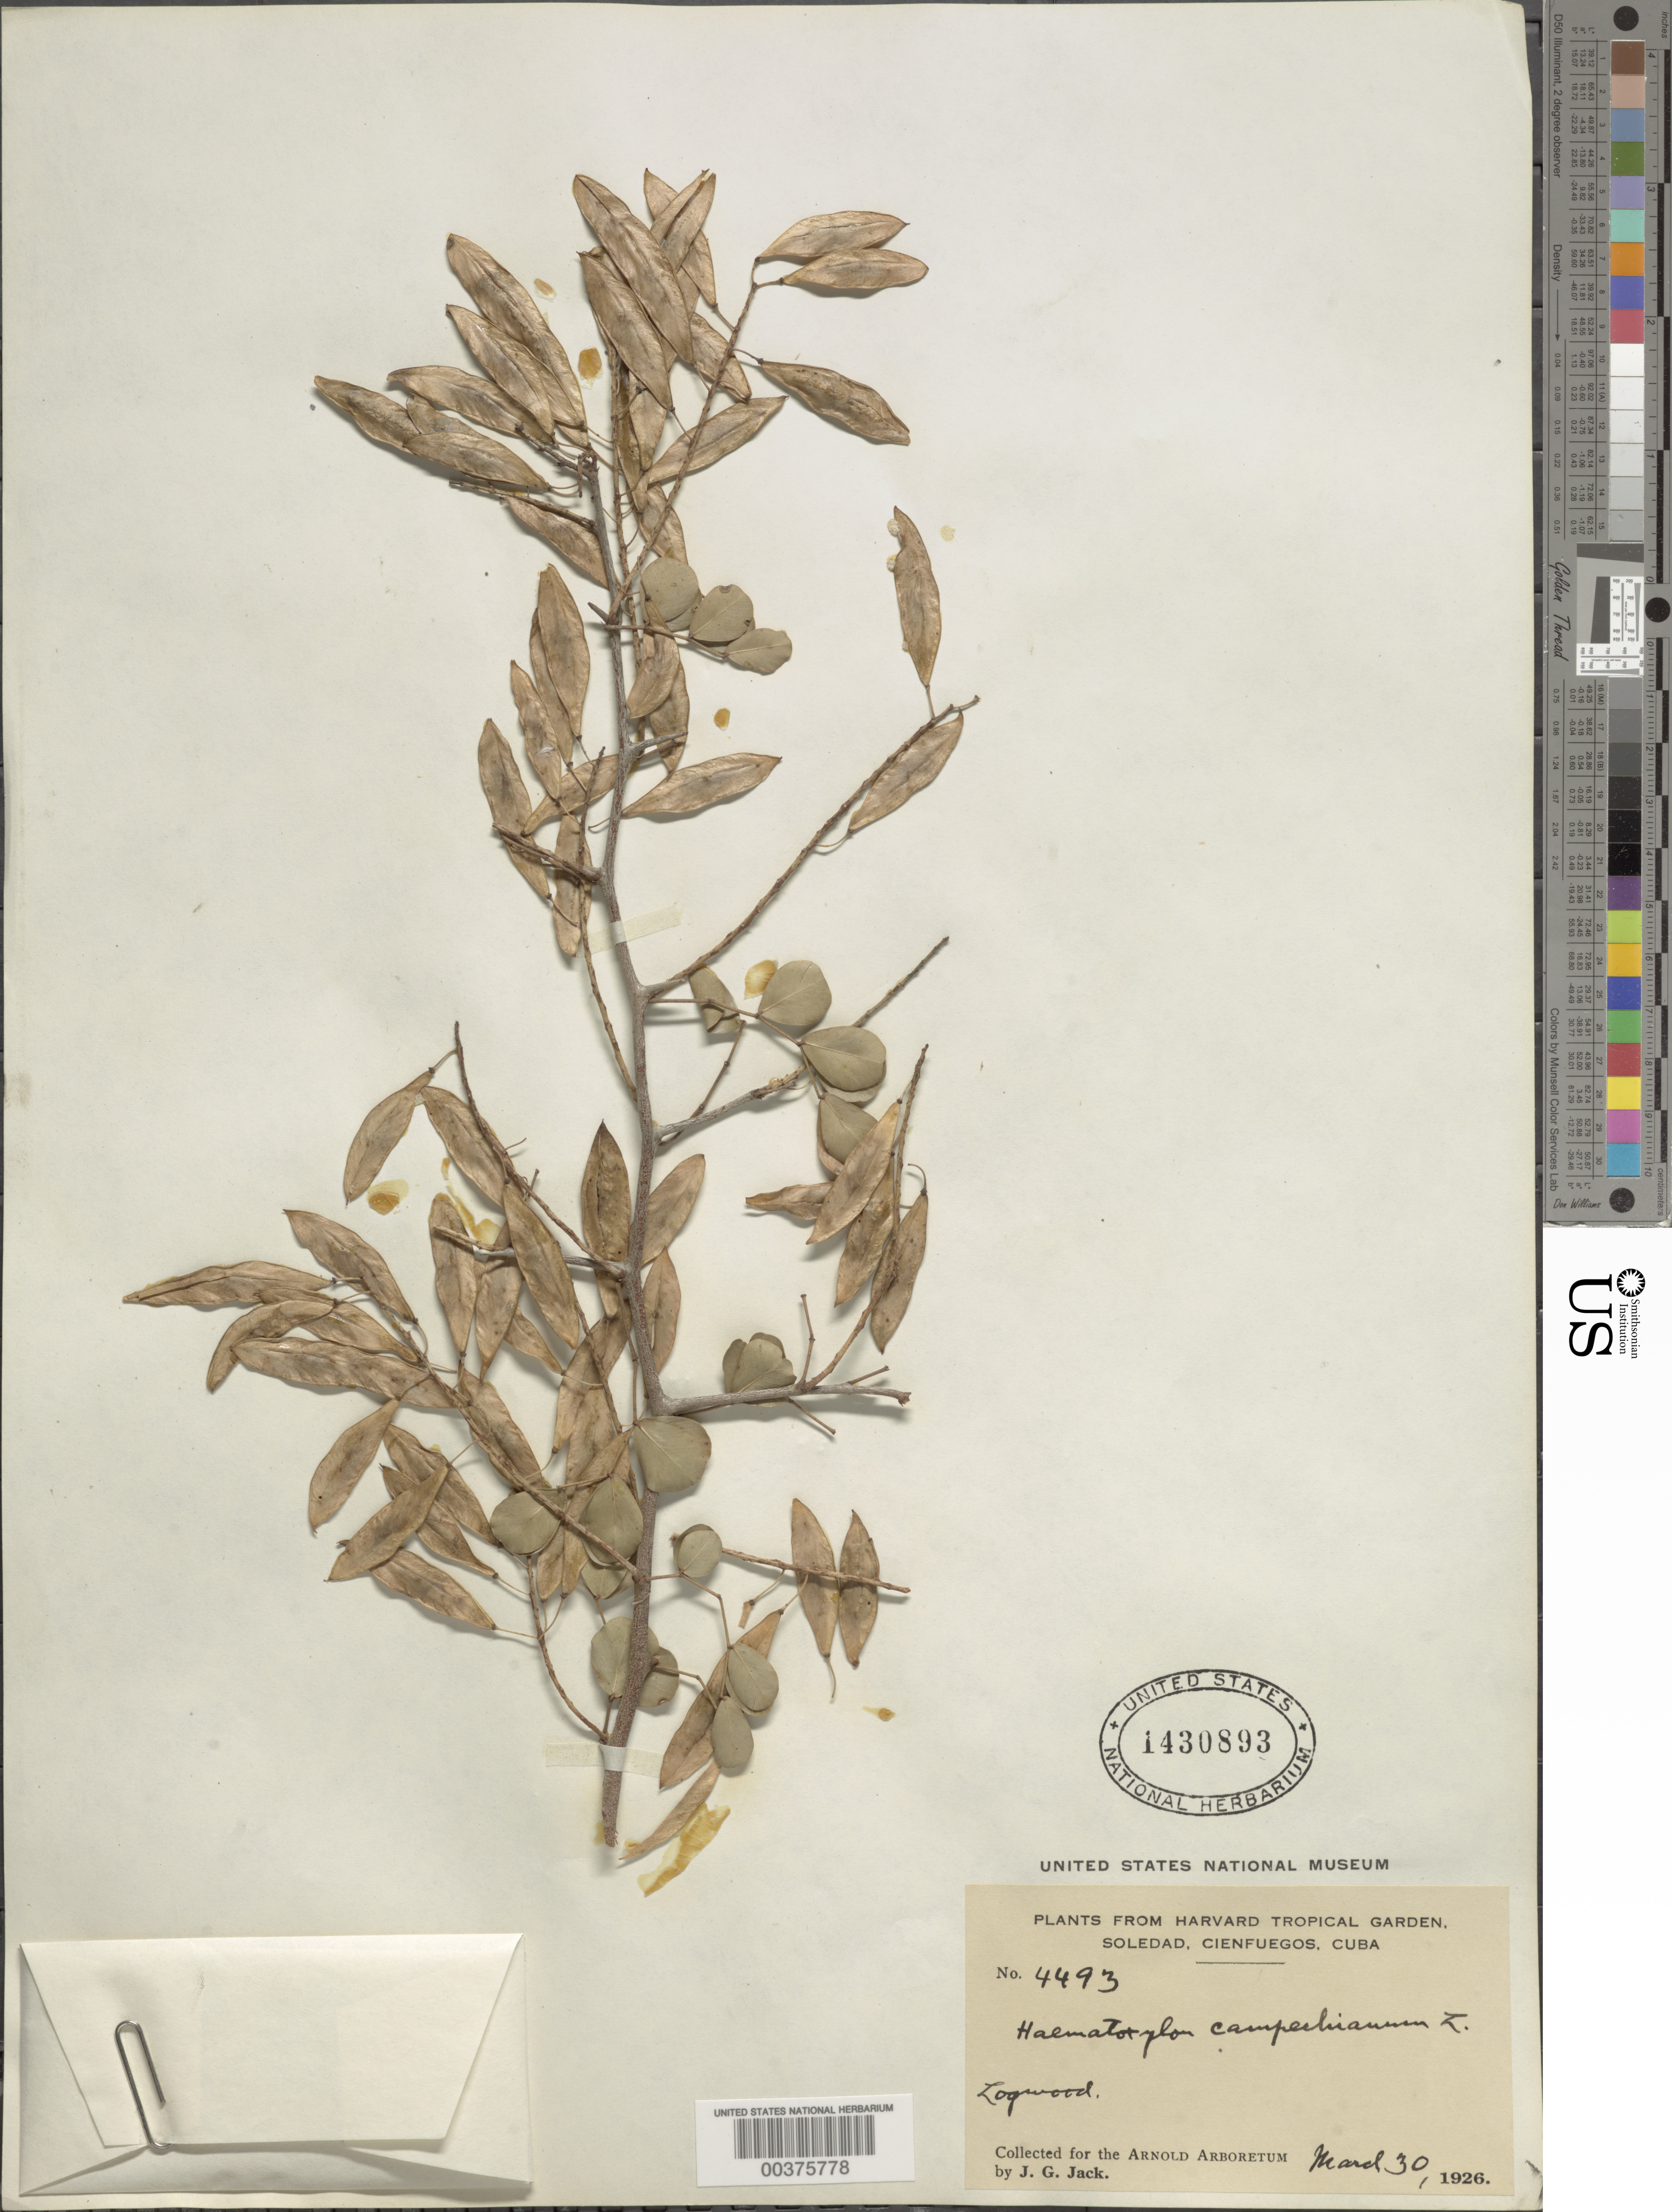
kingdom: Plantae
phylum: Tracheophyta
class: Magnoliopsida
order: Fabales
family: Fabaceae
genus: Haematoxylum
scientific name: Haematoxylum campechianum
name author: L.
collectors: J. G. Jack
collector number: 4493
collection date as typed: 30 Mar 1926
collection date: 1926-03-30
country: Cuba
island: Greater Antilles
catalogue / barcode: US 1430893